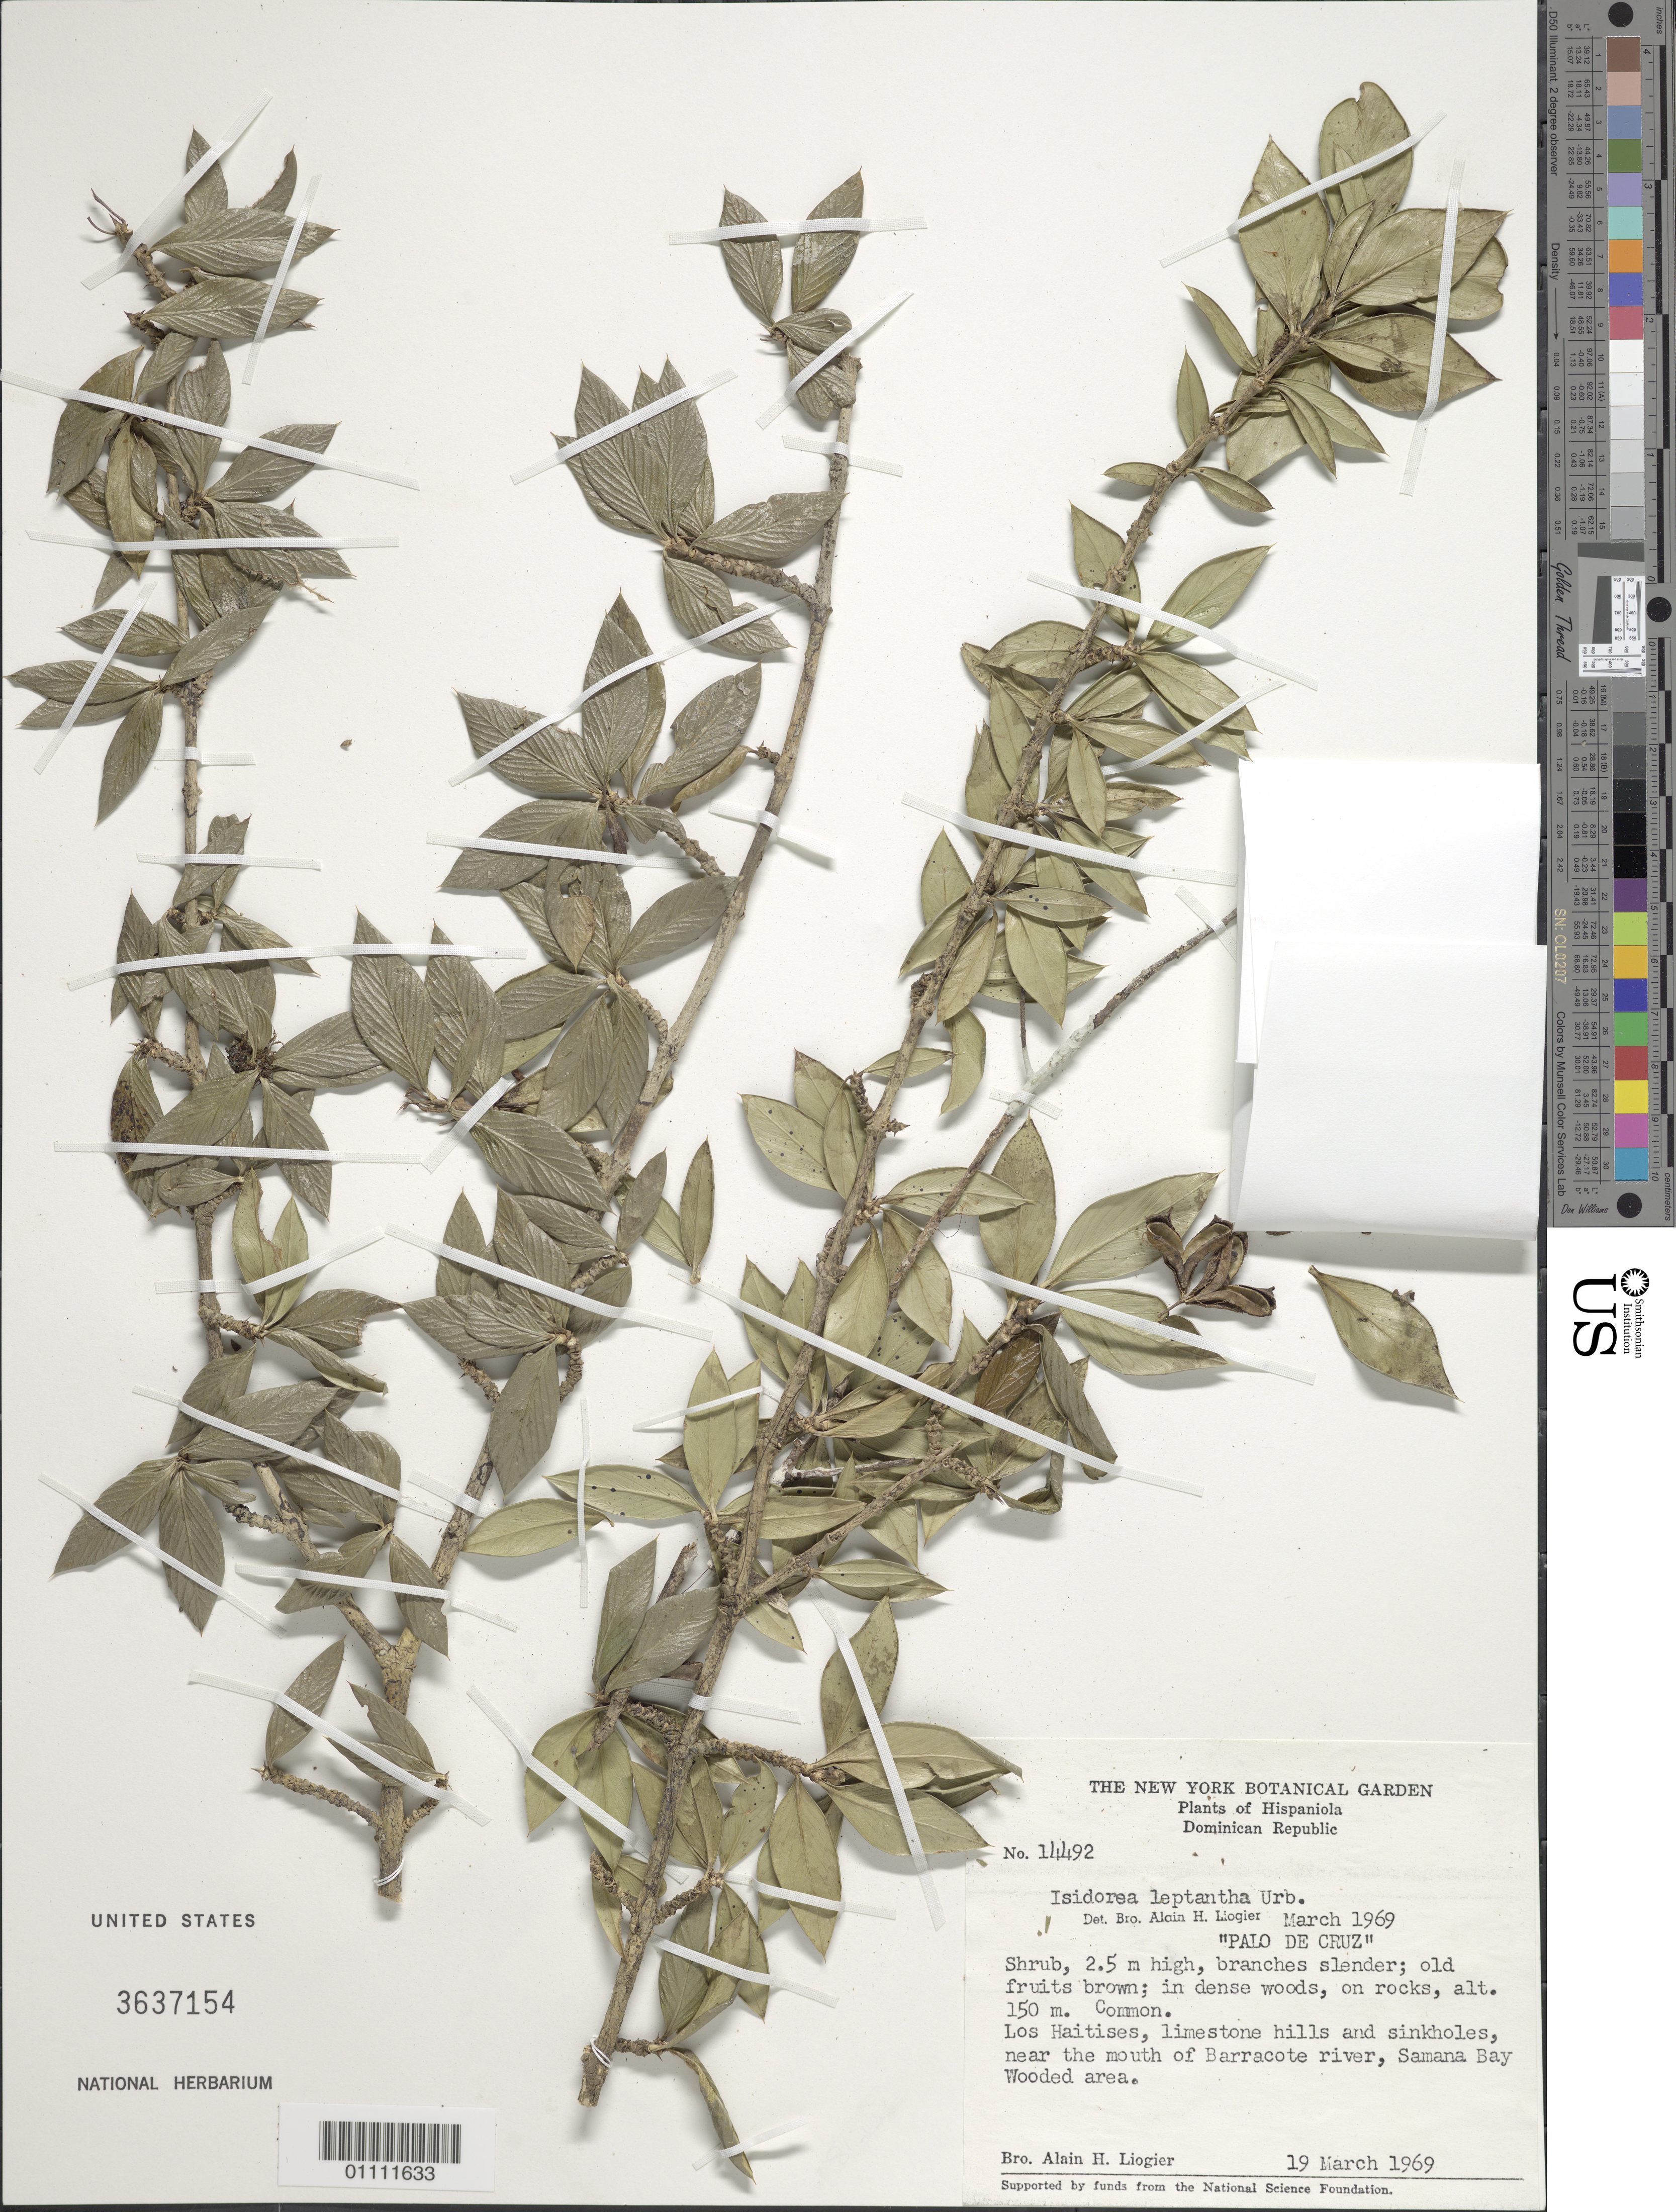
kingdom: Plantae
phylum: Tracheophyta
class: Magnoliopsida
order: Gentianales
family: Rubiaceae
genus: Isidorea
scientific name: Isidorea leptantha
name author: Urb.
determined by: Liogier, Alain H.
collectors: A. H. Liogier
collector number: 14492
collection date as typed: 19 Mar 1969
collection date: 1969-03-19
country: Dominican Republic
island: Hispaniola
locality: Barracote River, near mouth, Samana Bay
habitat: Limestone hills and sinkholes; in dense woods, on rocks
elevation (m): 150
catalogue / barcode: US 3637154